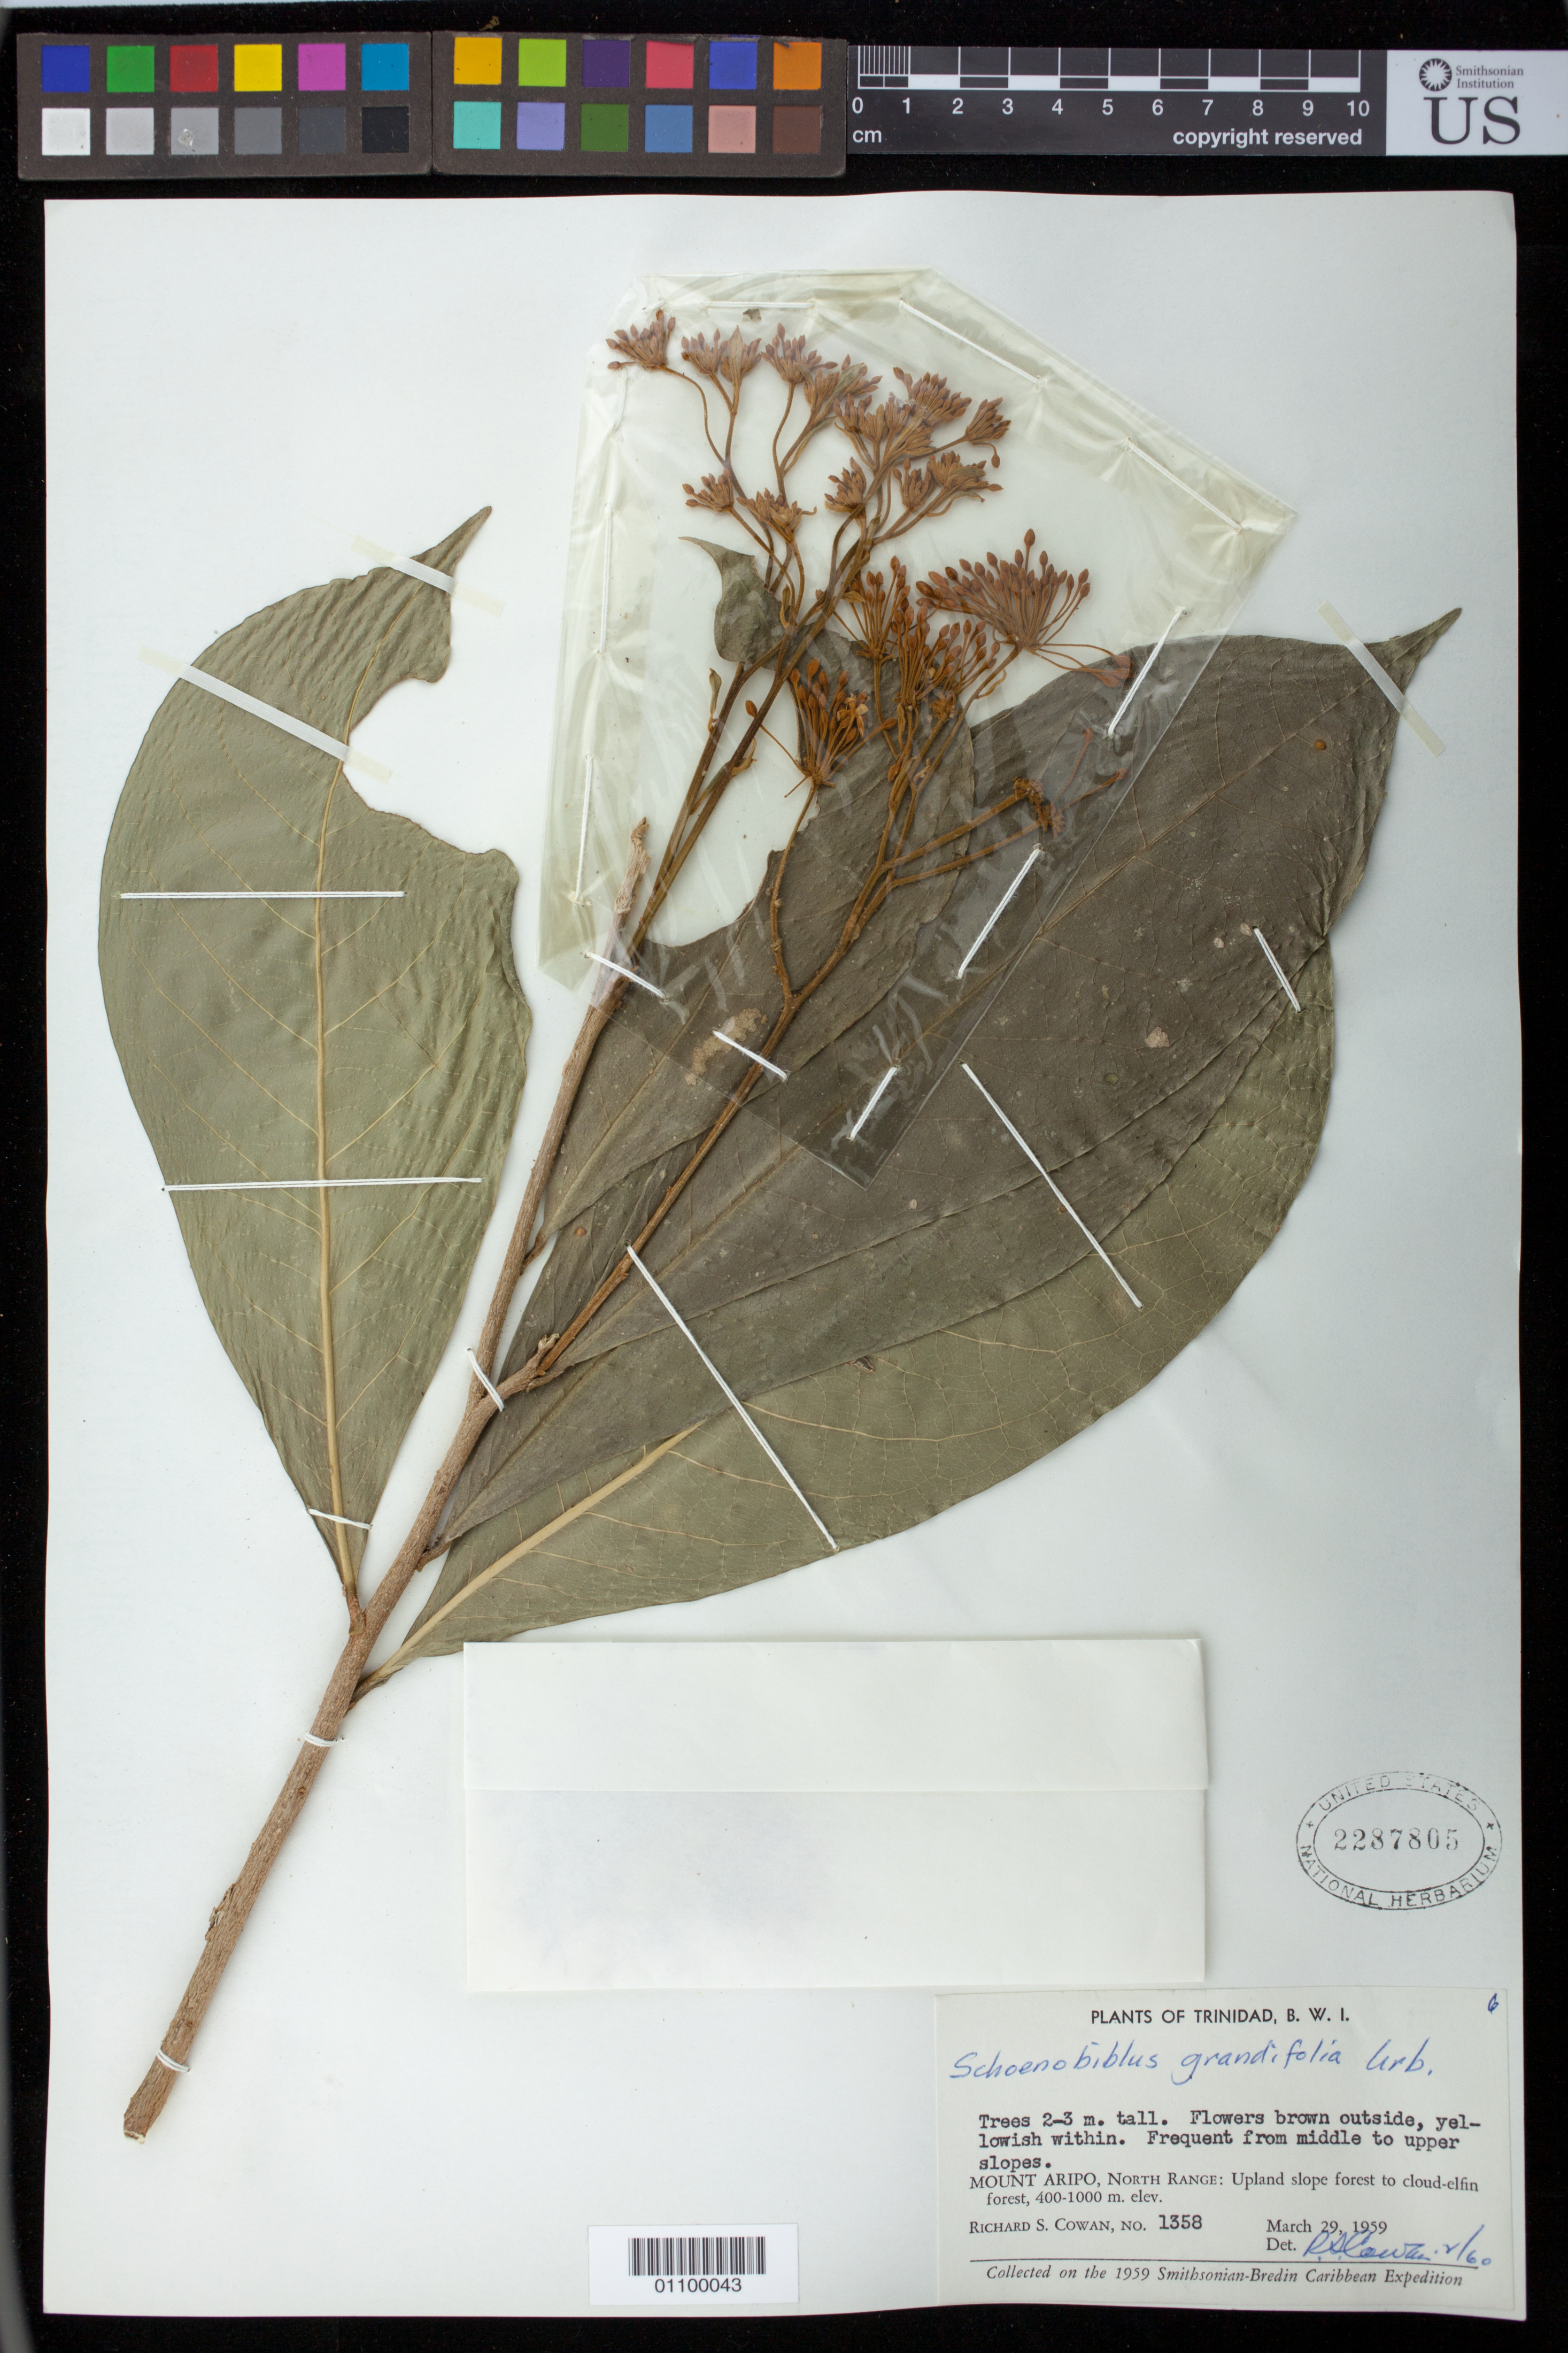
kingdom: Plantae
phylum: Tracheophyta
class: Magnoliopsida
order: Malvales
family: Thymelaeaceae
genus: Schoenobiblus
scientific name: Schoenobiblus grandifolia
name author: Urb.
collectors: R. S. Cowan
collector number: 1358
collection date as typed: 29 Mar 1959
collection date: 1959-03-29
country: Trinidad and Tobago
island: Trinidad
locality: Mount Aripo, North range: Upland slope forest to cloud-elfin forest. Frequent from middle to upper slopes.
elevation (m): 400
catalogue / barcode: US 2287805